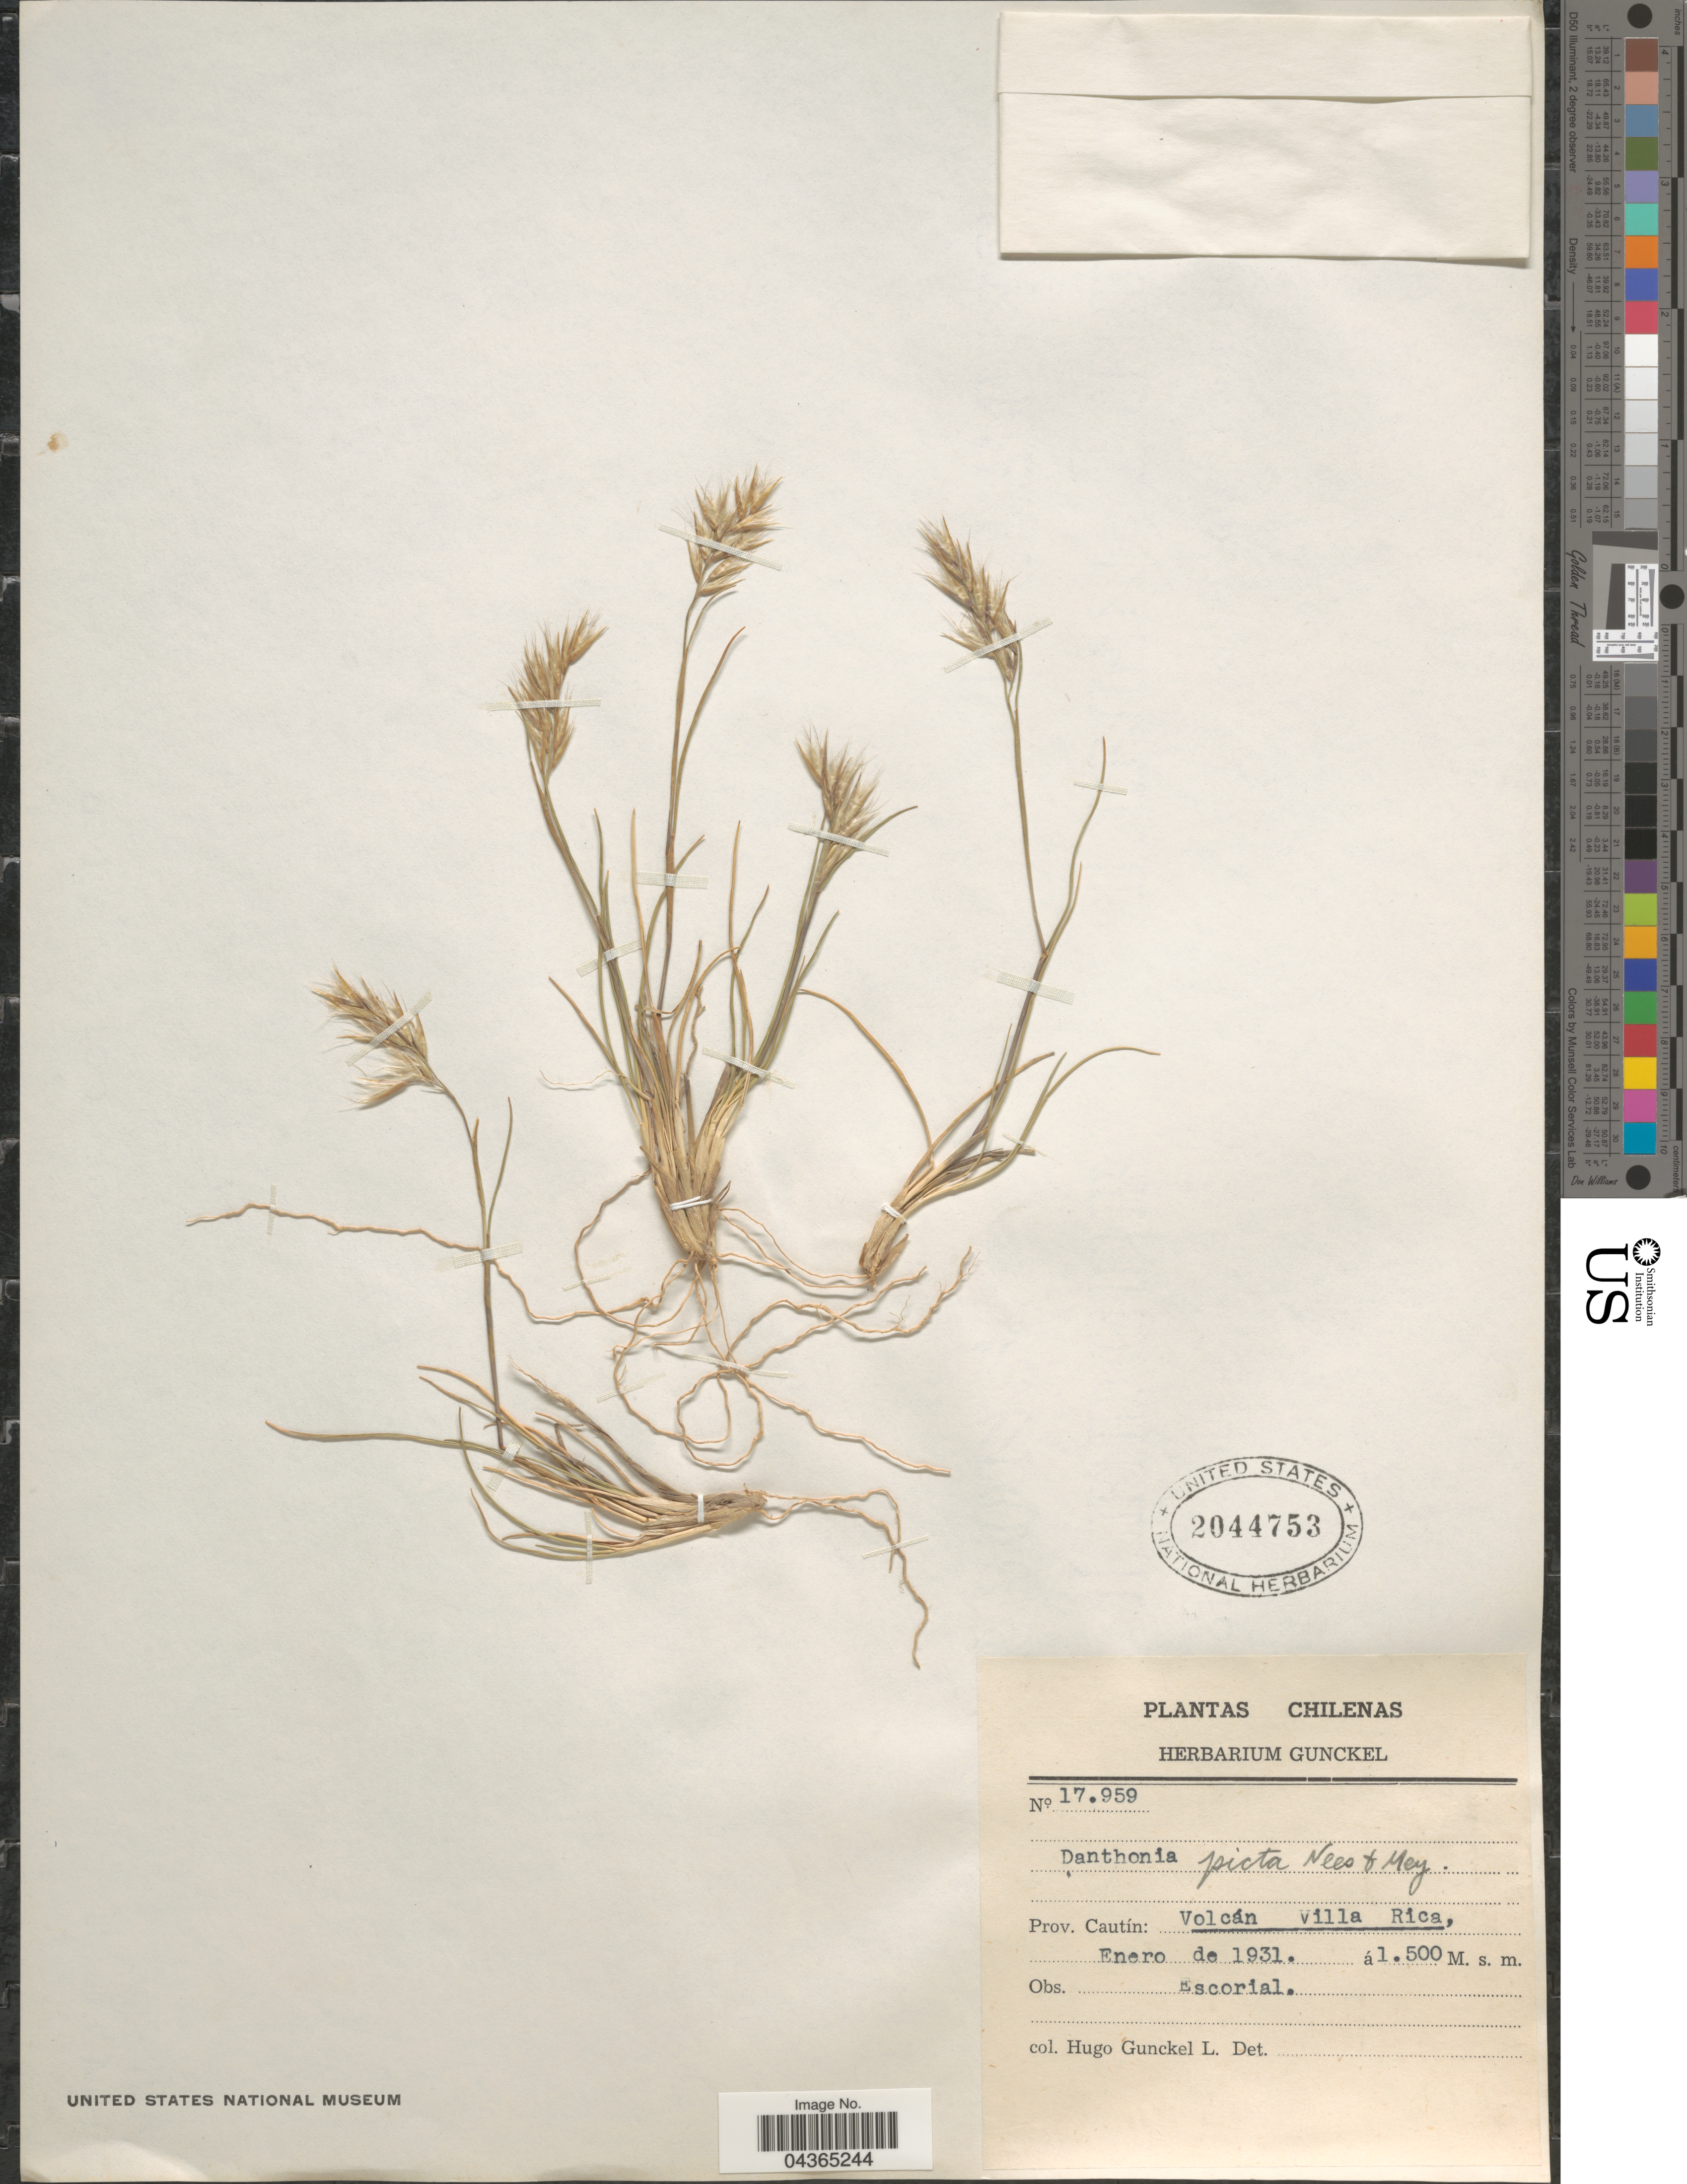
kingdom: Plantae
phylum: Tracheophyta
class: Liliopsida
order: Poales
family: Poaceae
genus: Rytidosperma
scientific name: Rytidosperma pictum var. pictum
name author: (Nees & Meyen) Nicora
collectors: H. Gunckel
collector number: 17959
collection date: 1931-01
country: Chile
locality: Prov. Cautin: Volcán Villa Rica. Escorial.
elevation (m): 1500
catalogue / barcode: US 2044753